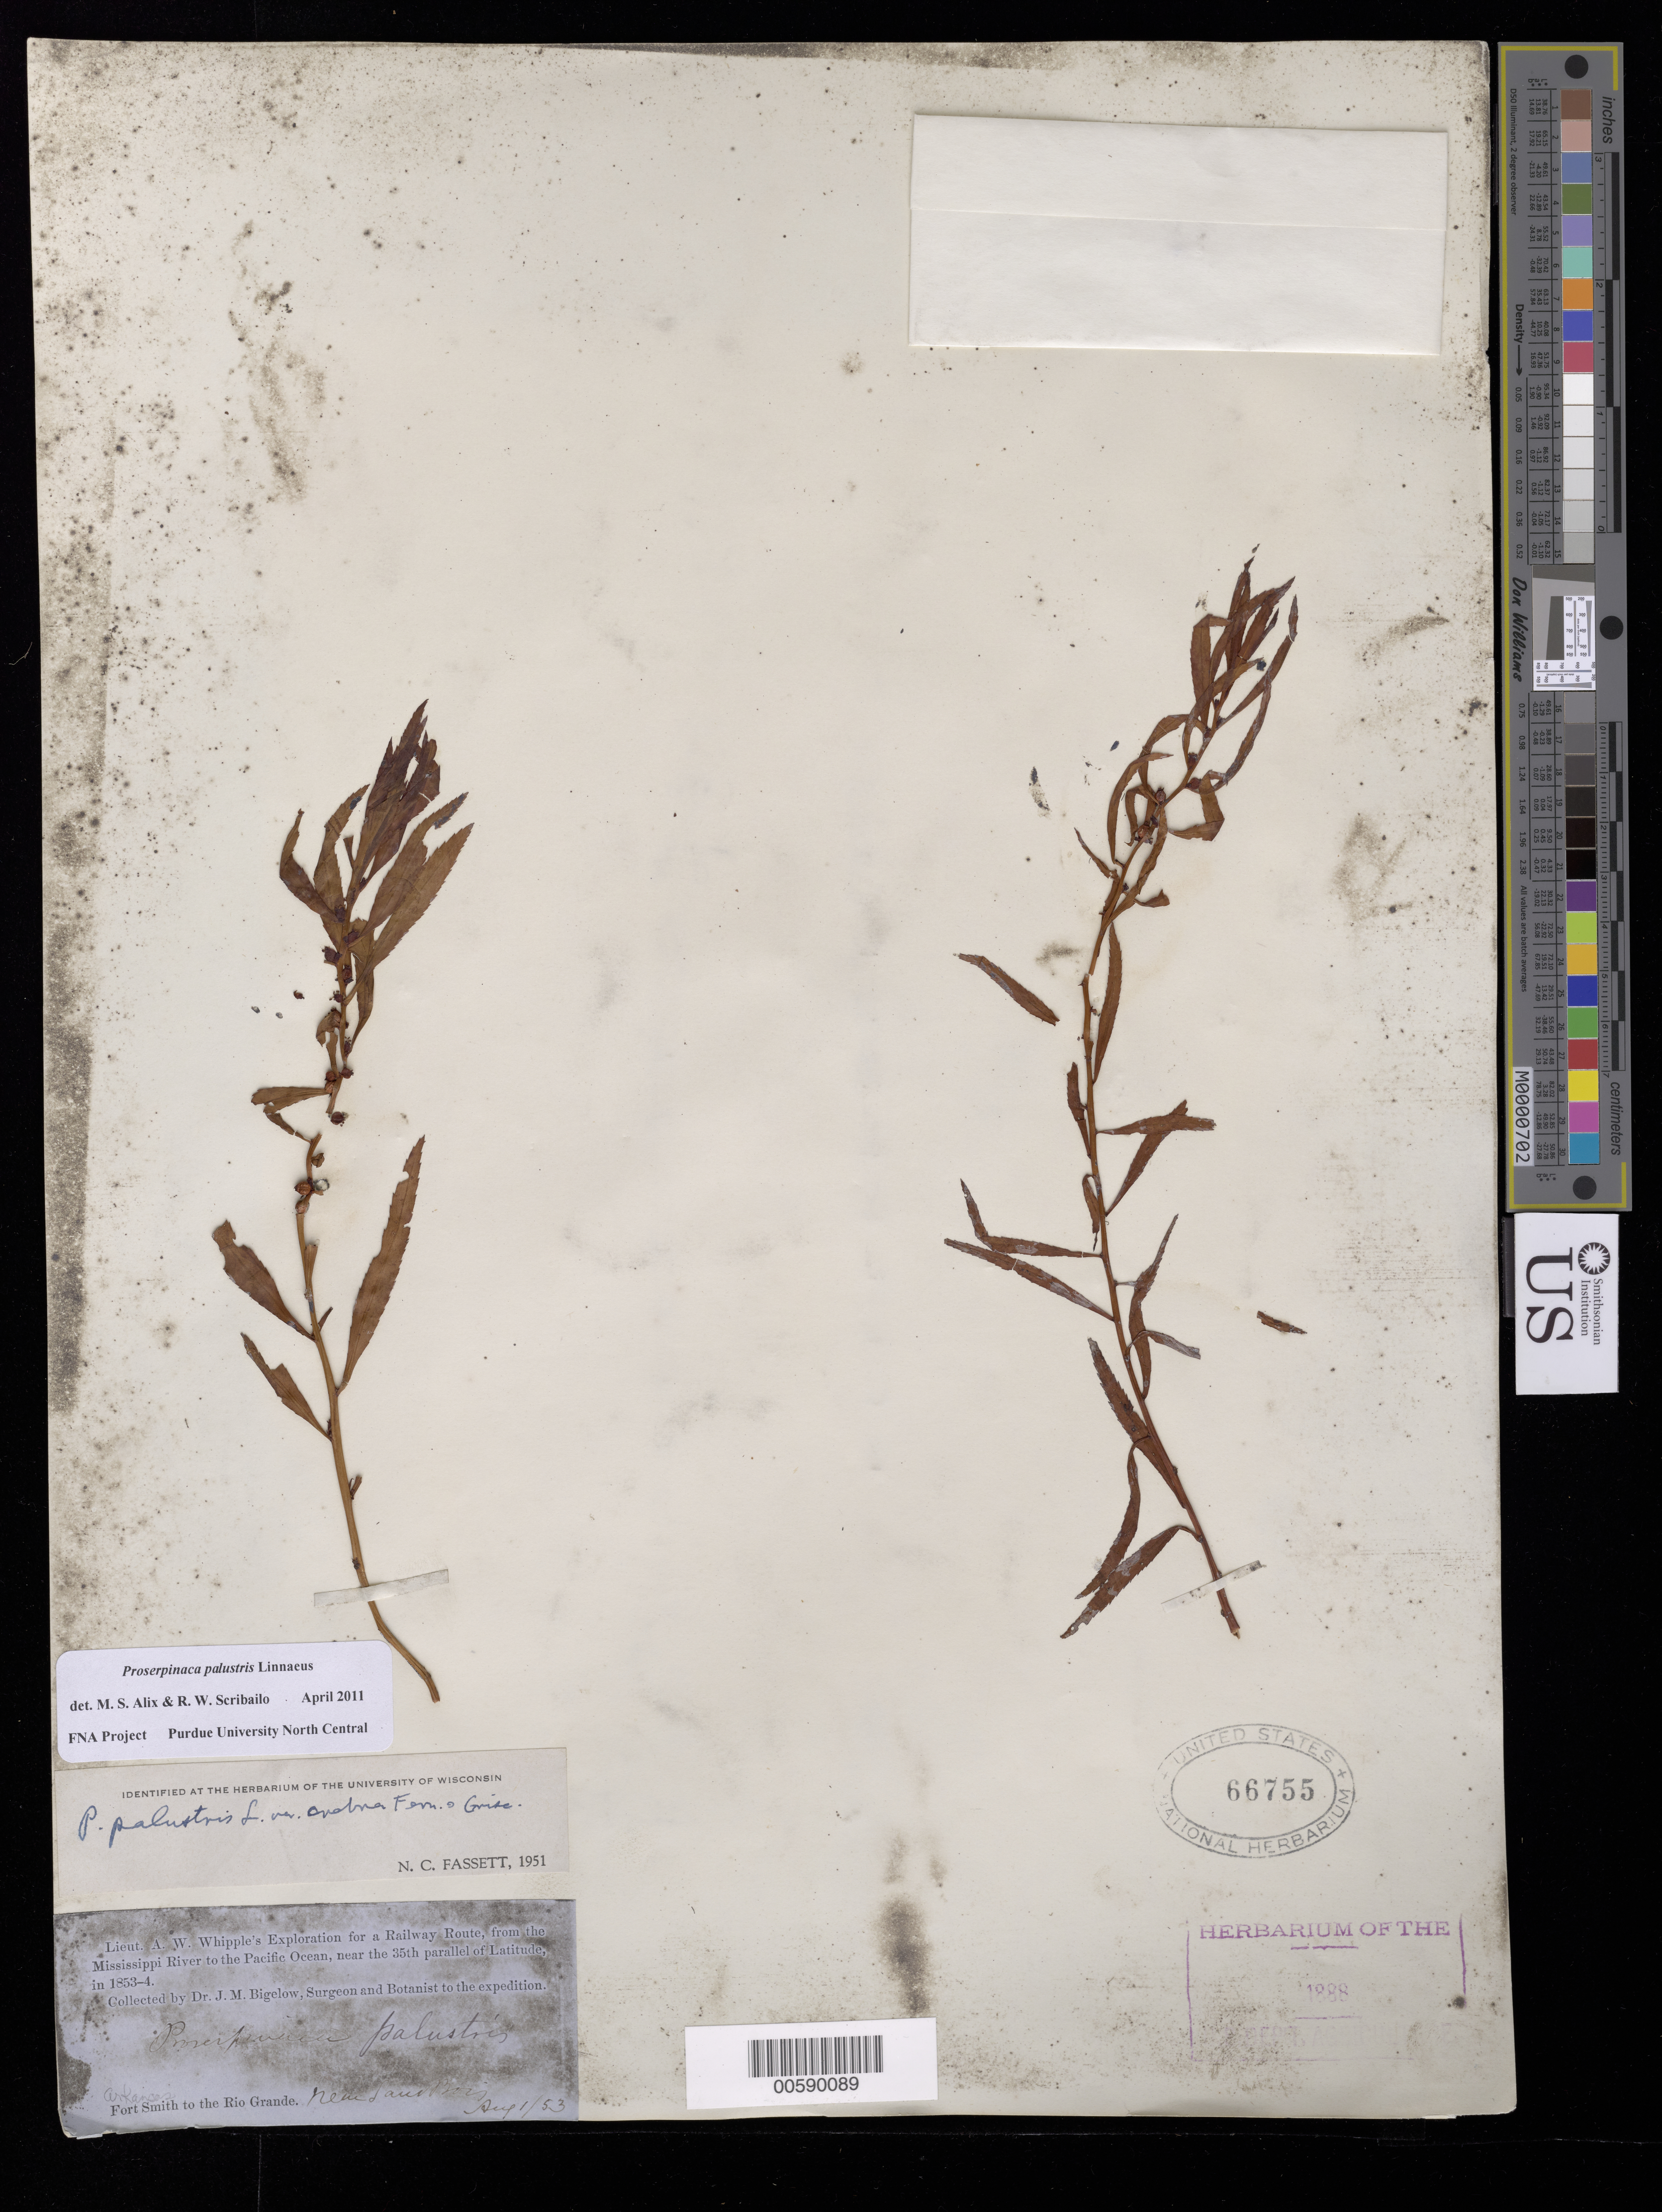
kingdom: Plantae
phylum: Tracheophyta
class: Magnoliopsida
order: Saxifragales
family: Haloragaceae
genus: Proserpinaca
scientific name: Proserpinaca palustris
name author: L.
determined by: Scribailo, R. W.; Alix, M. S.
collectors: J. M. Bigelow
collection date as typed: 01 Aug 1853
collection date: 1853-08-01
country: United States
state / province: Arkansas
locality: Fort Smith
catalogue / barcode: US 66755